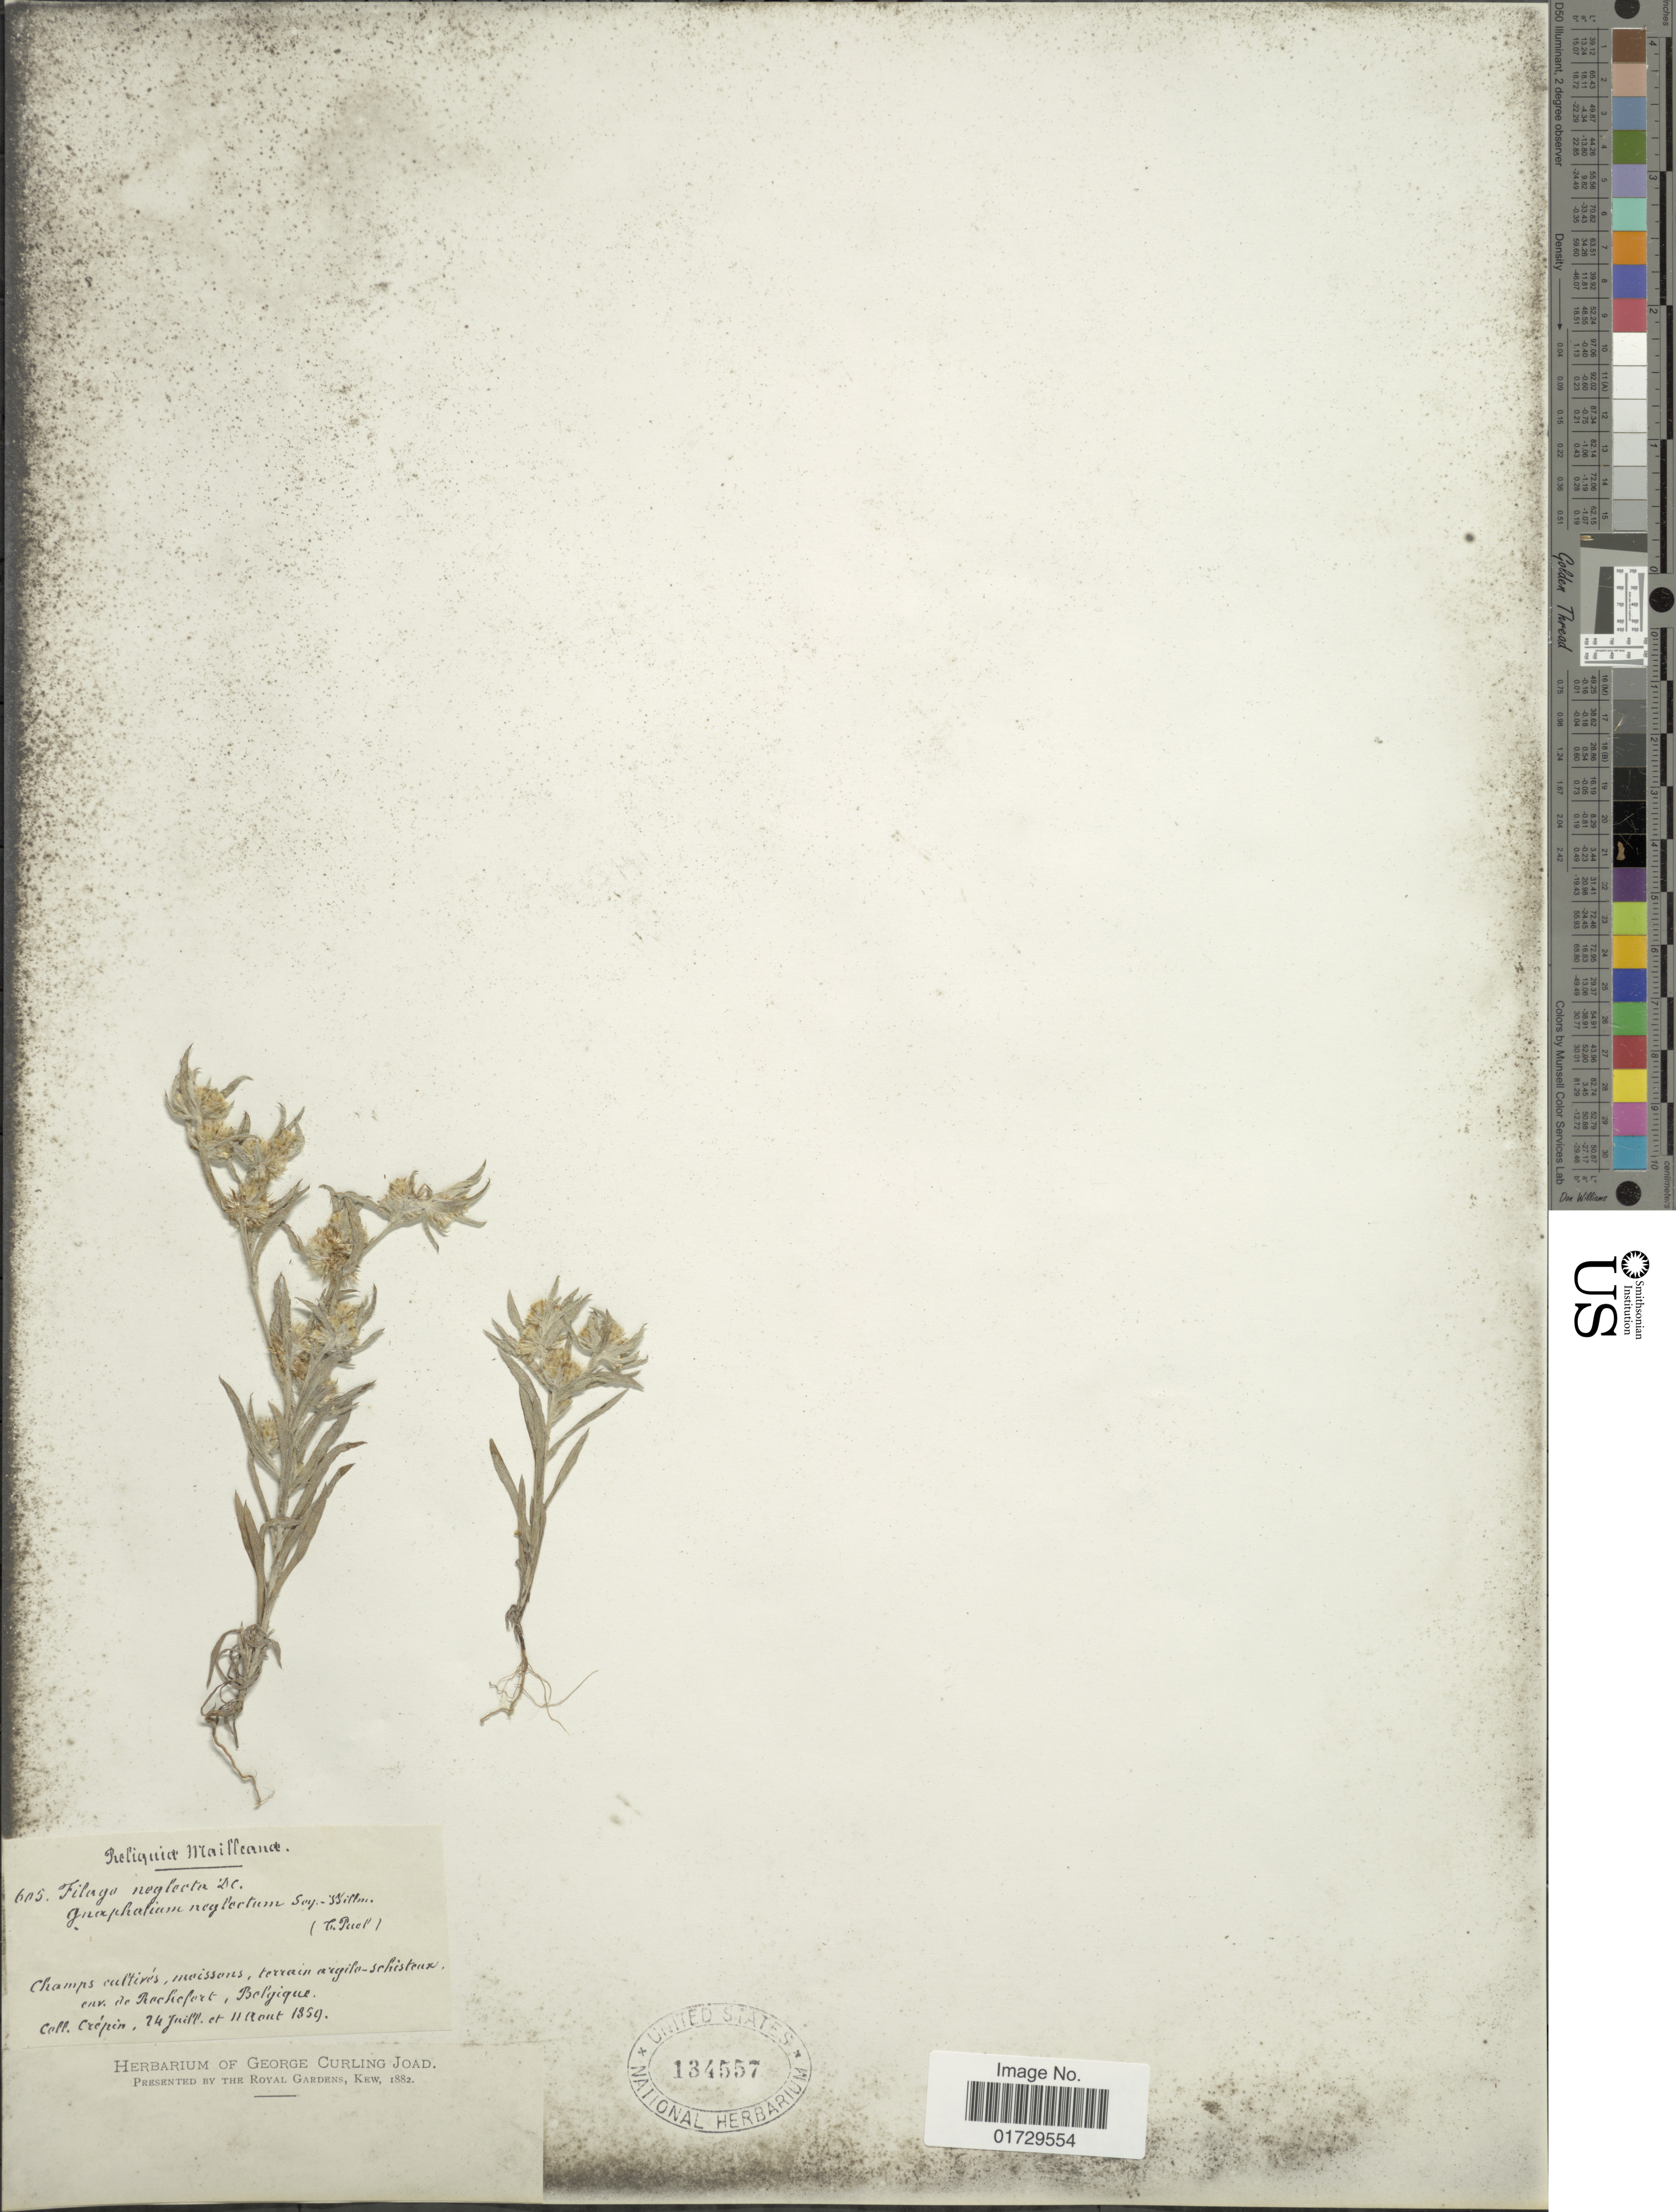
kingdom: Plantae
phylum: Tracheophyta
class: Magnoliopsida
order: Asterales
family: Asteraceae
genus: Filago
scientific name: Filago neglecta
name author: (Soy.-Will.) DC.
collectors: Crepin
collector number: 605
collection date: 1859-07-24/1859-08-11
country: Belgium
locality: Champs cultives, moissons, terrain argile-schisteux env. de Rochefort, Belgique [interpreted]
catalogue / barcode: US 134557